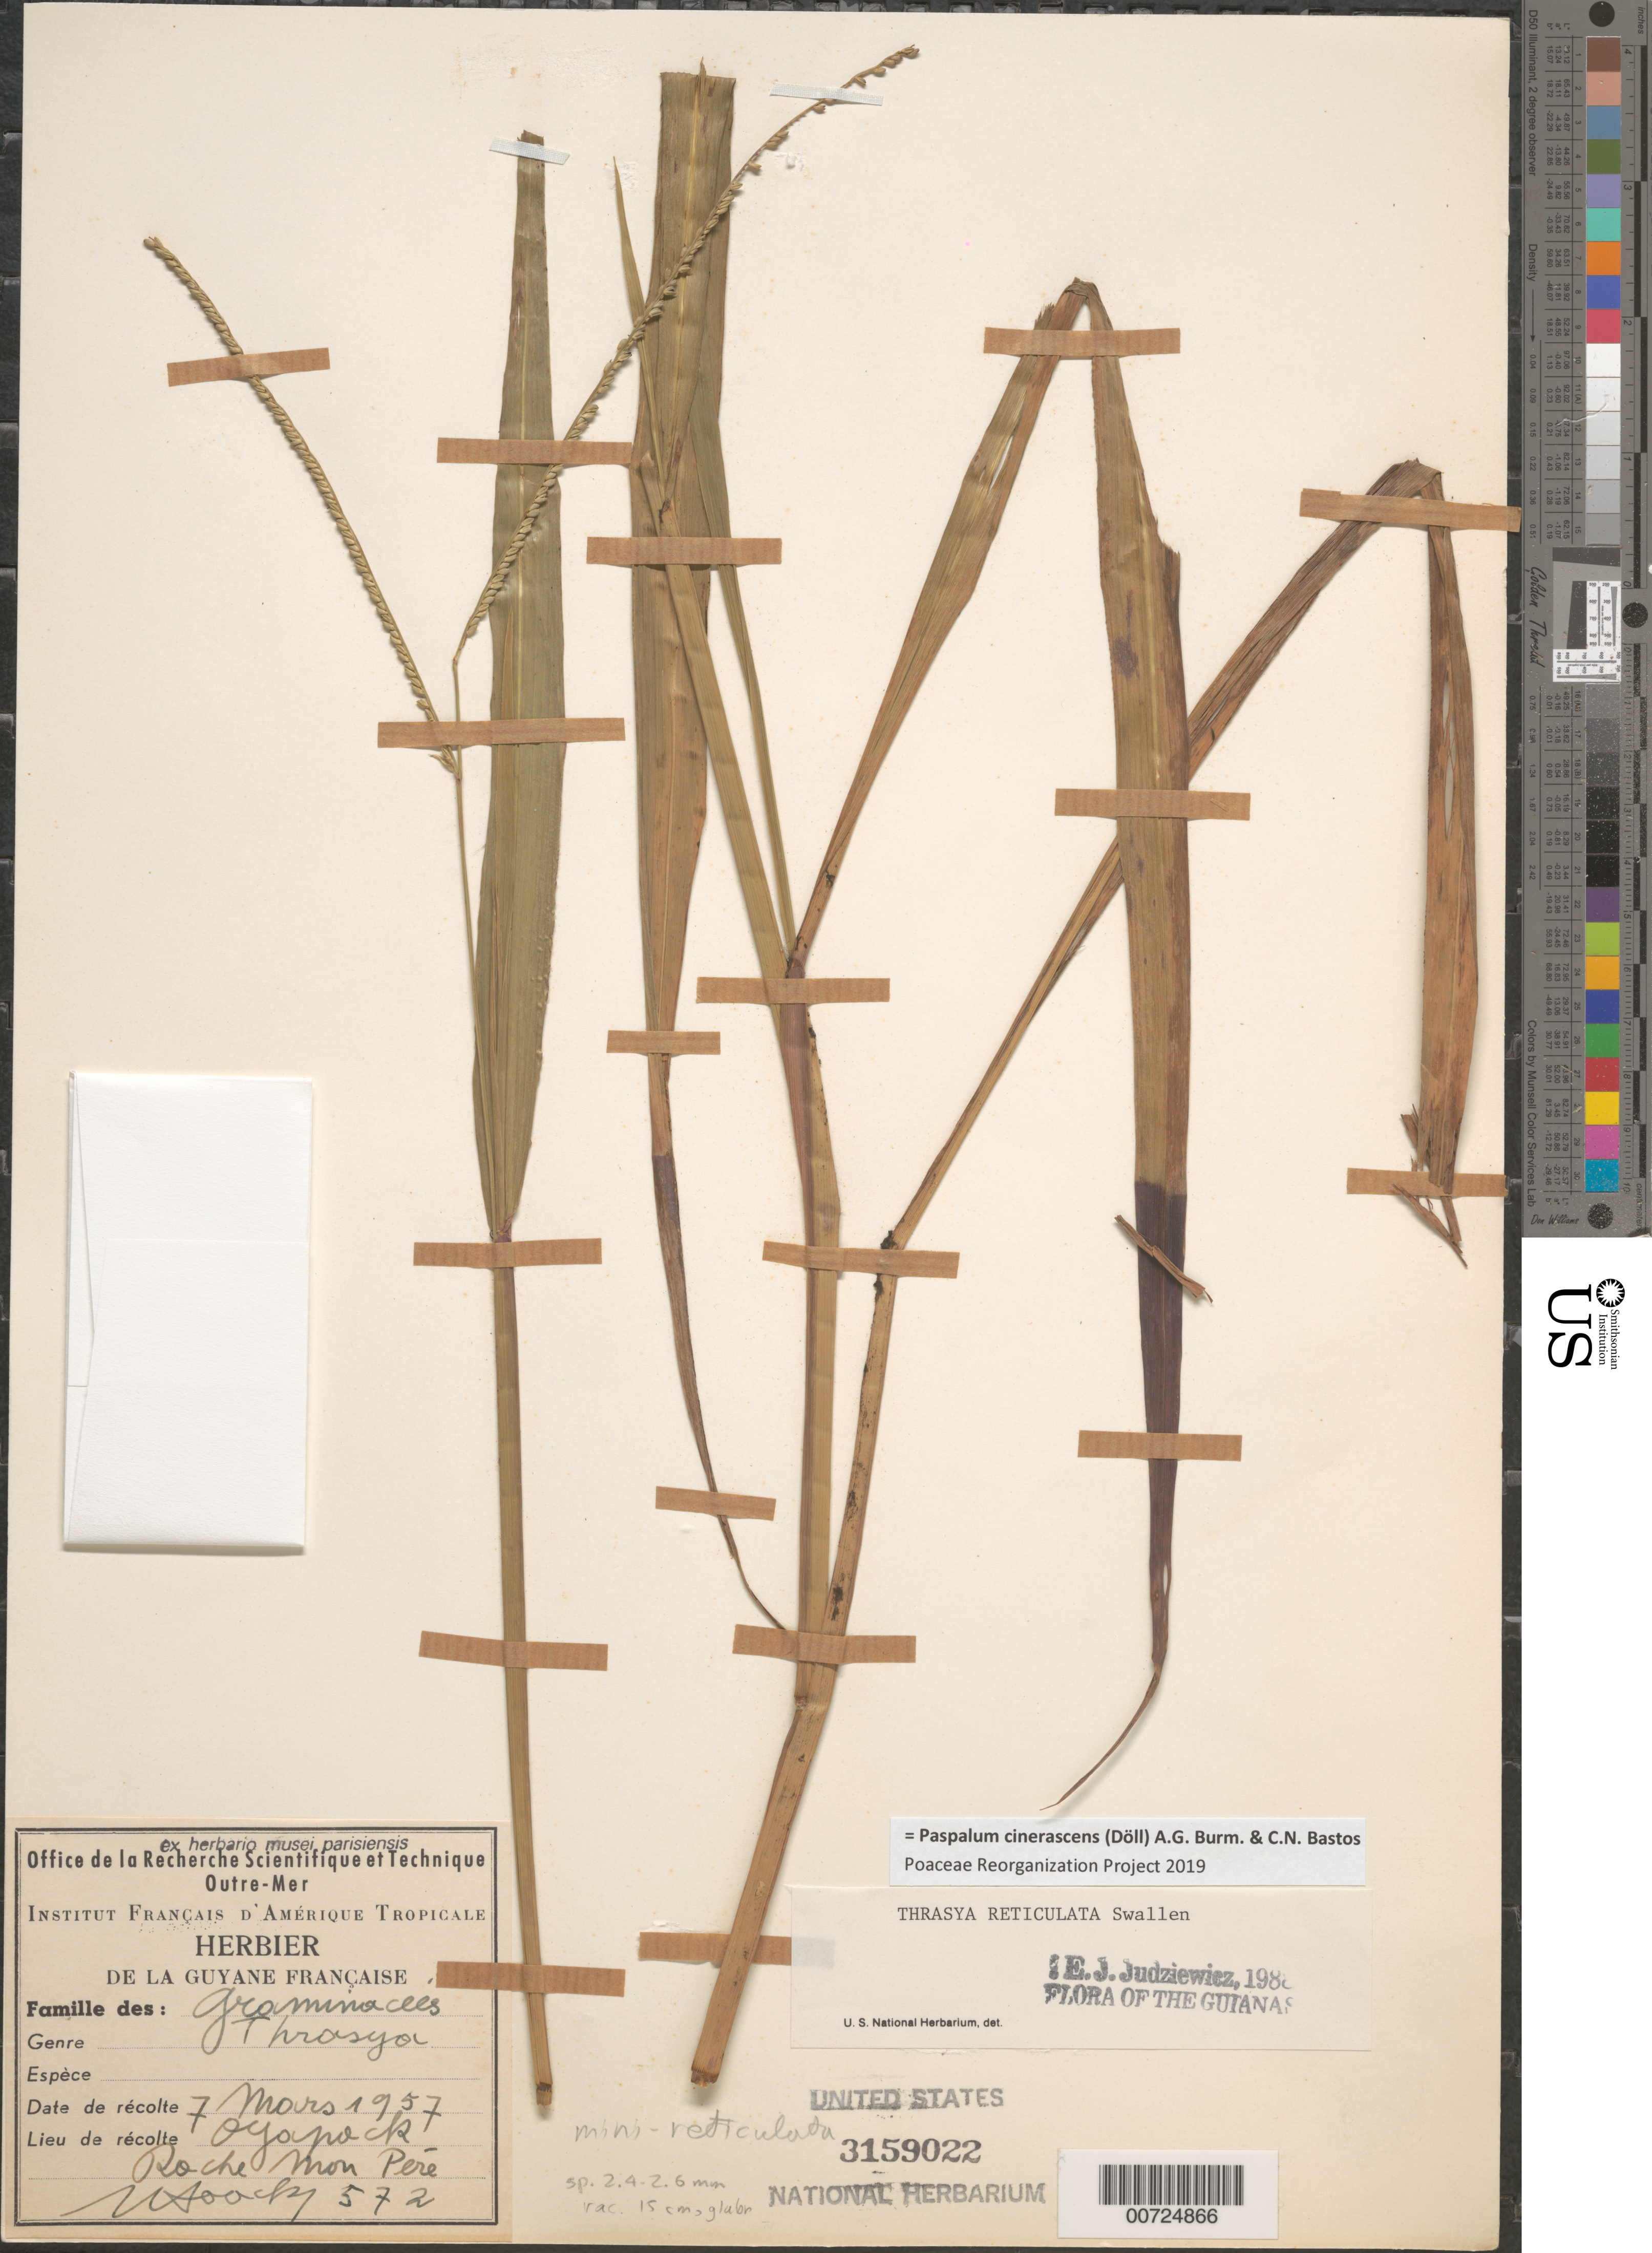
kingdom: Plantae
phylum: Tracheophyta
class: Liliopsida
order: Poales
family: Poaceae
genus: Thrasya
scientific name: Thrasya reticulata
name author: Swallen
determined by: Judziewicz, E. J.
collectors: J. Hoock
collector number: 572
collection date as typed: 7-Mar-57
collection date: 1957-03-07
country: French Guiana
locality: Oyapock, Roche Mon Père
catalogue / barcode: US 3159022